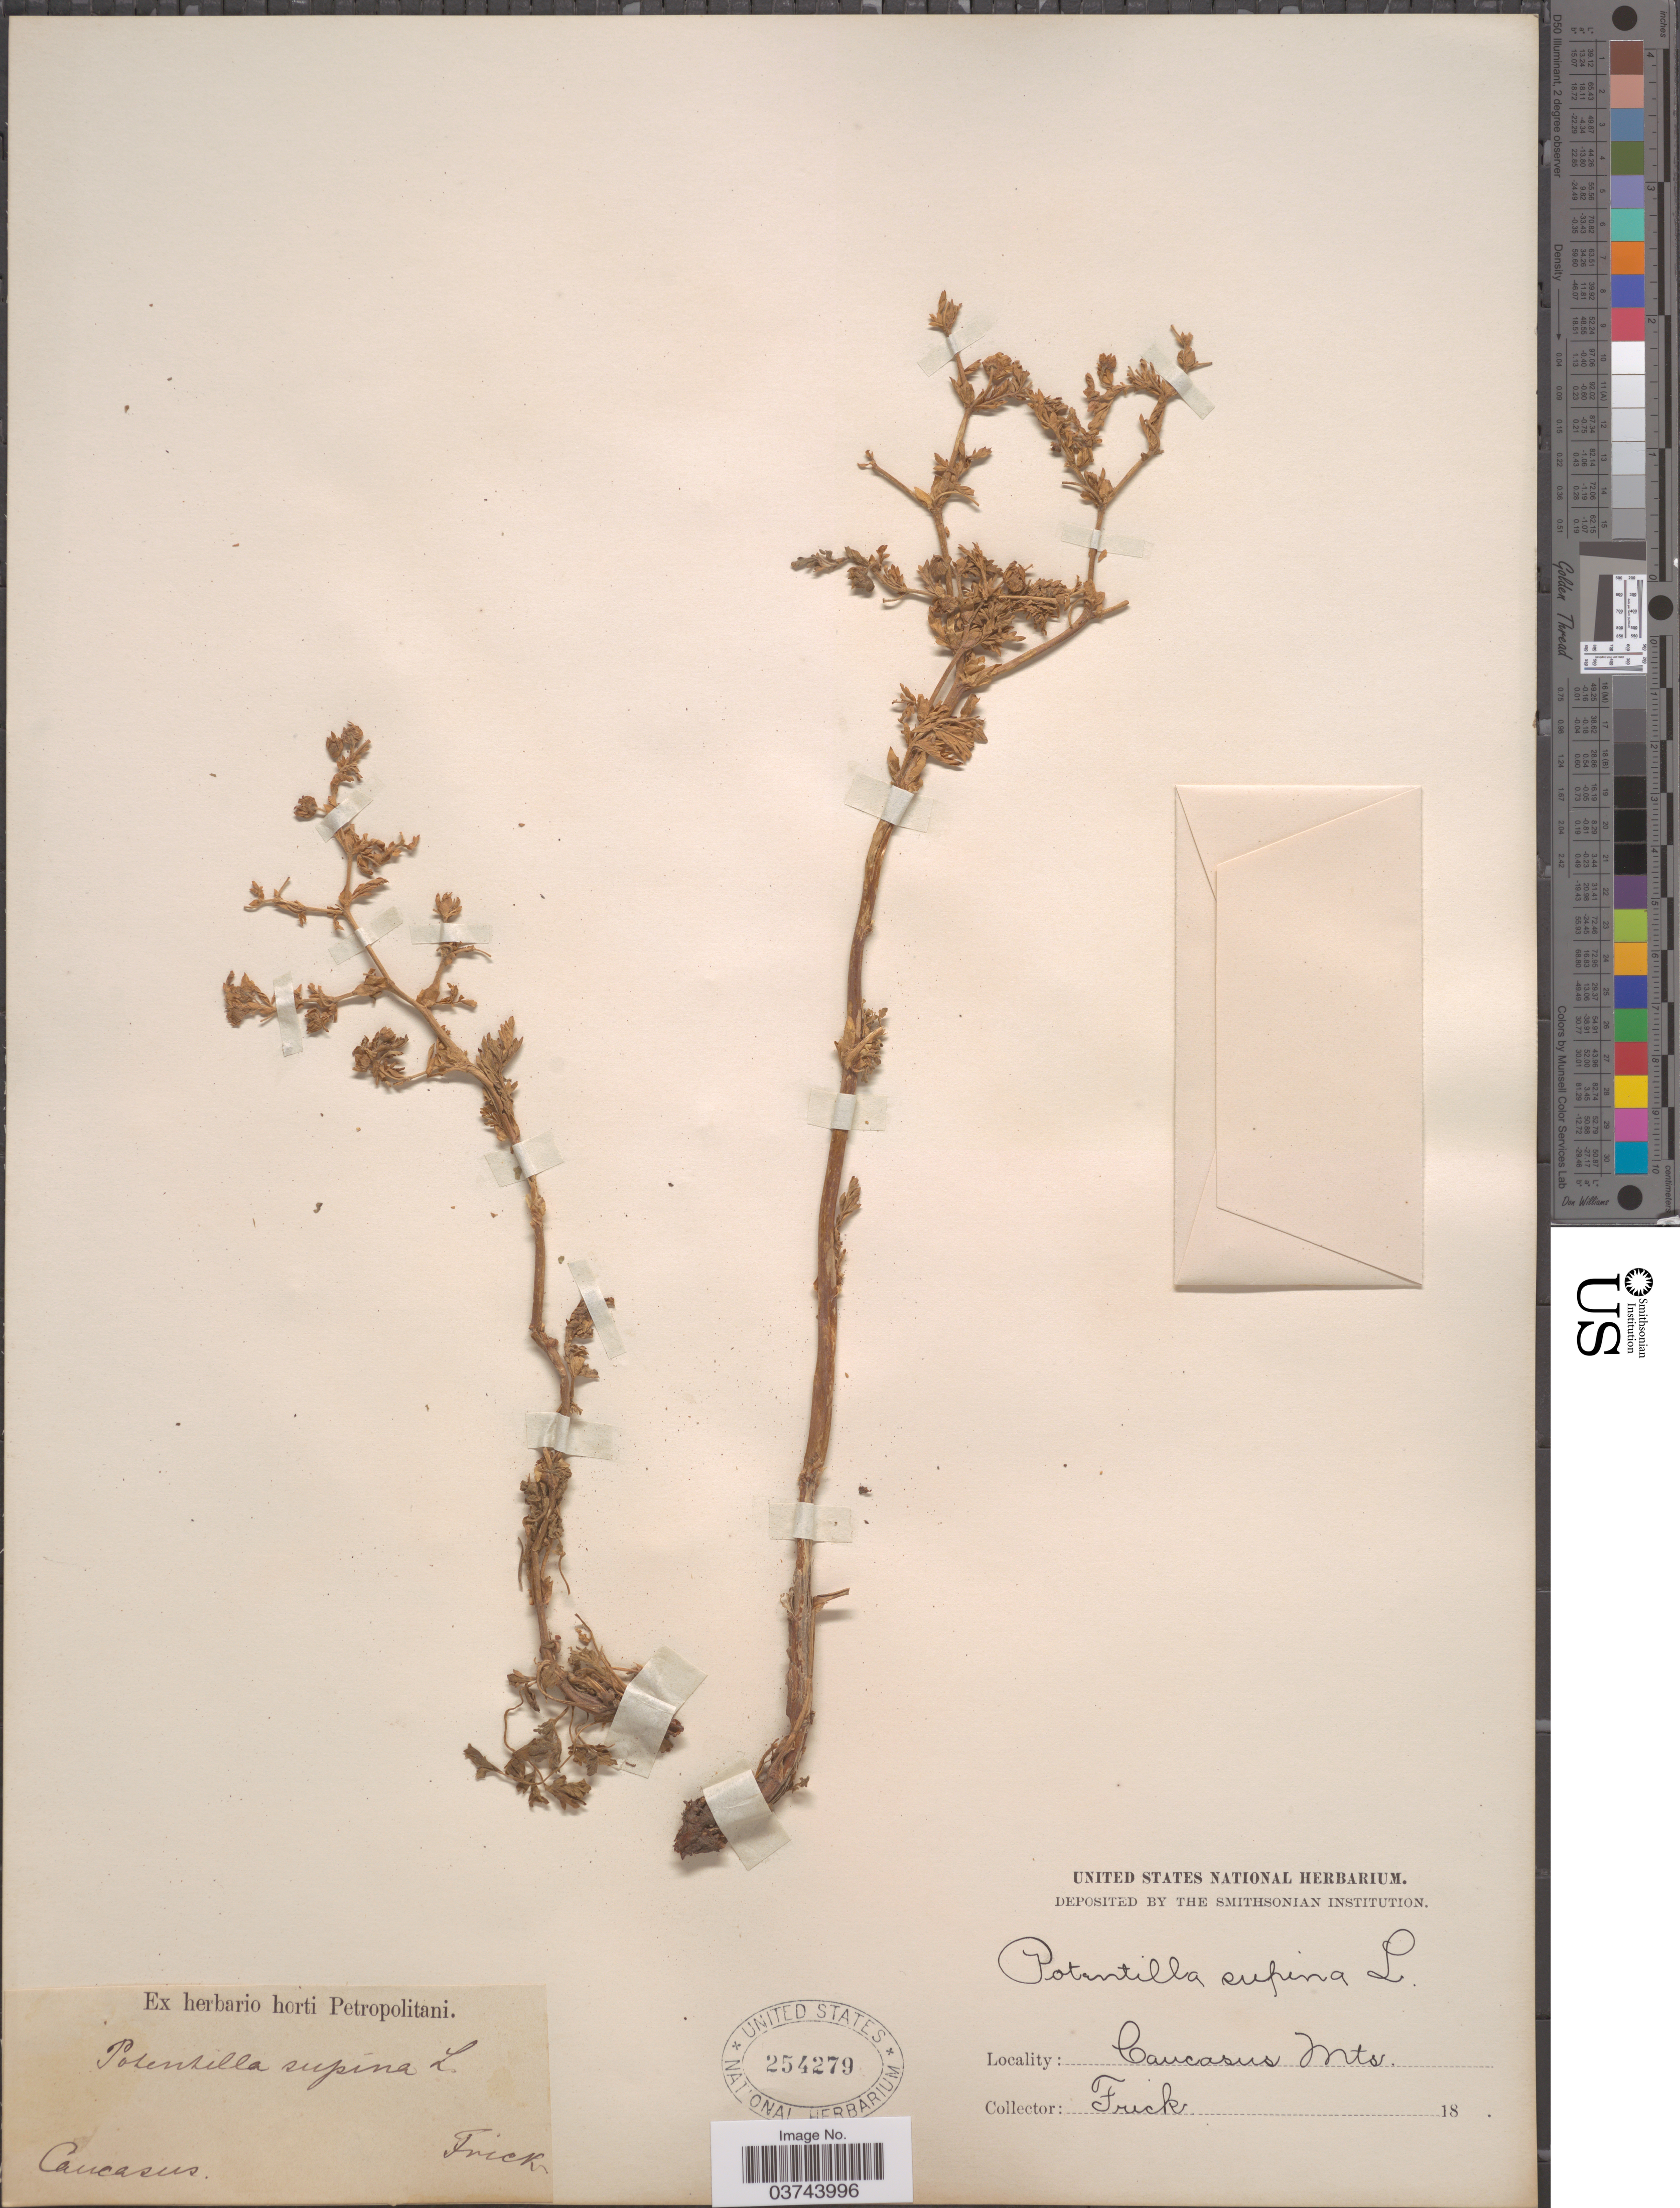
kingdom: Plantae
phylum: Tracheophyta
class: Magnoliopsida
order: Rosales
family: Rosaceae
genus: Potentilla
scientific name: Potentilla supina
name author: L.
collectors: Frick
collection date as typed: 18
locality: Caucasus. Caucasus Mts.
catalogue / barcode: US 254279